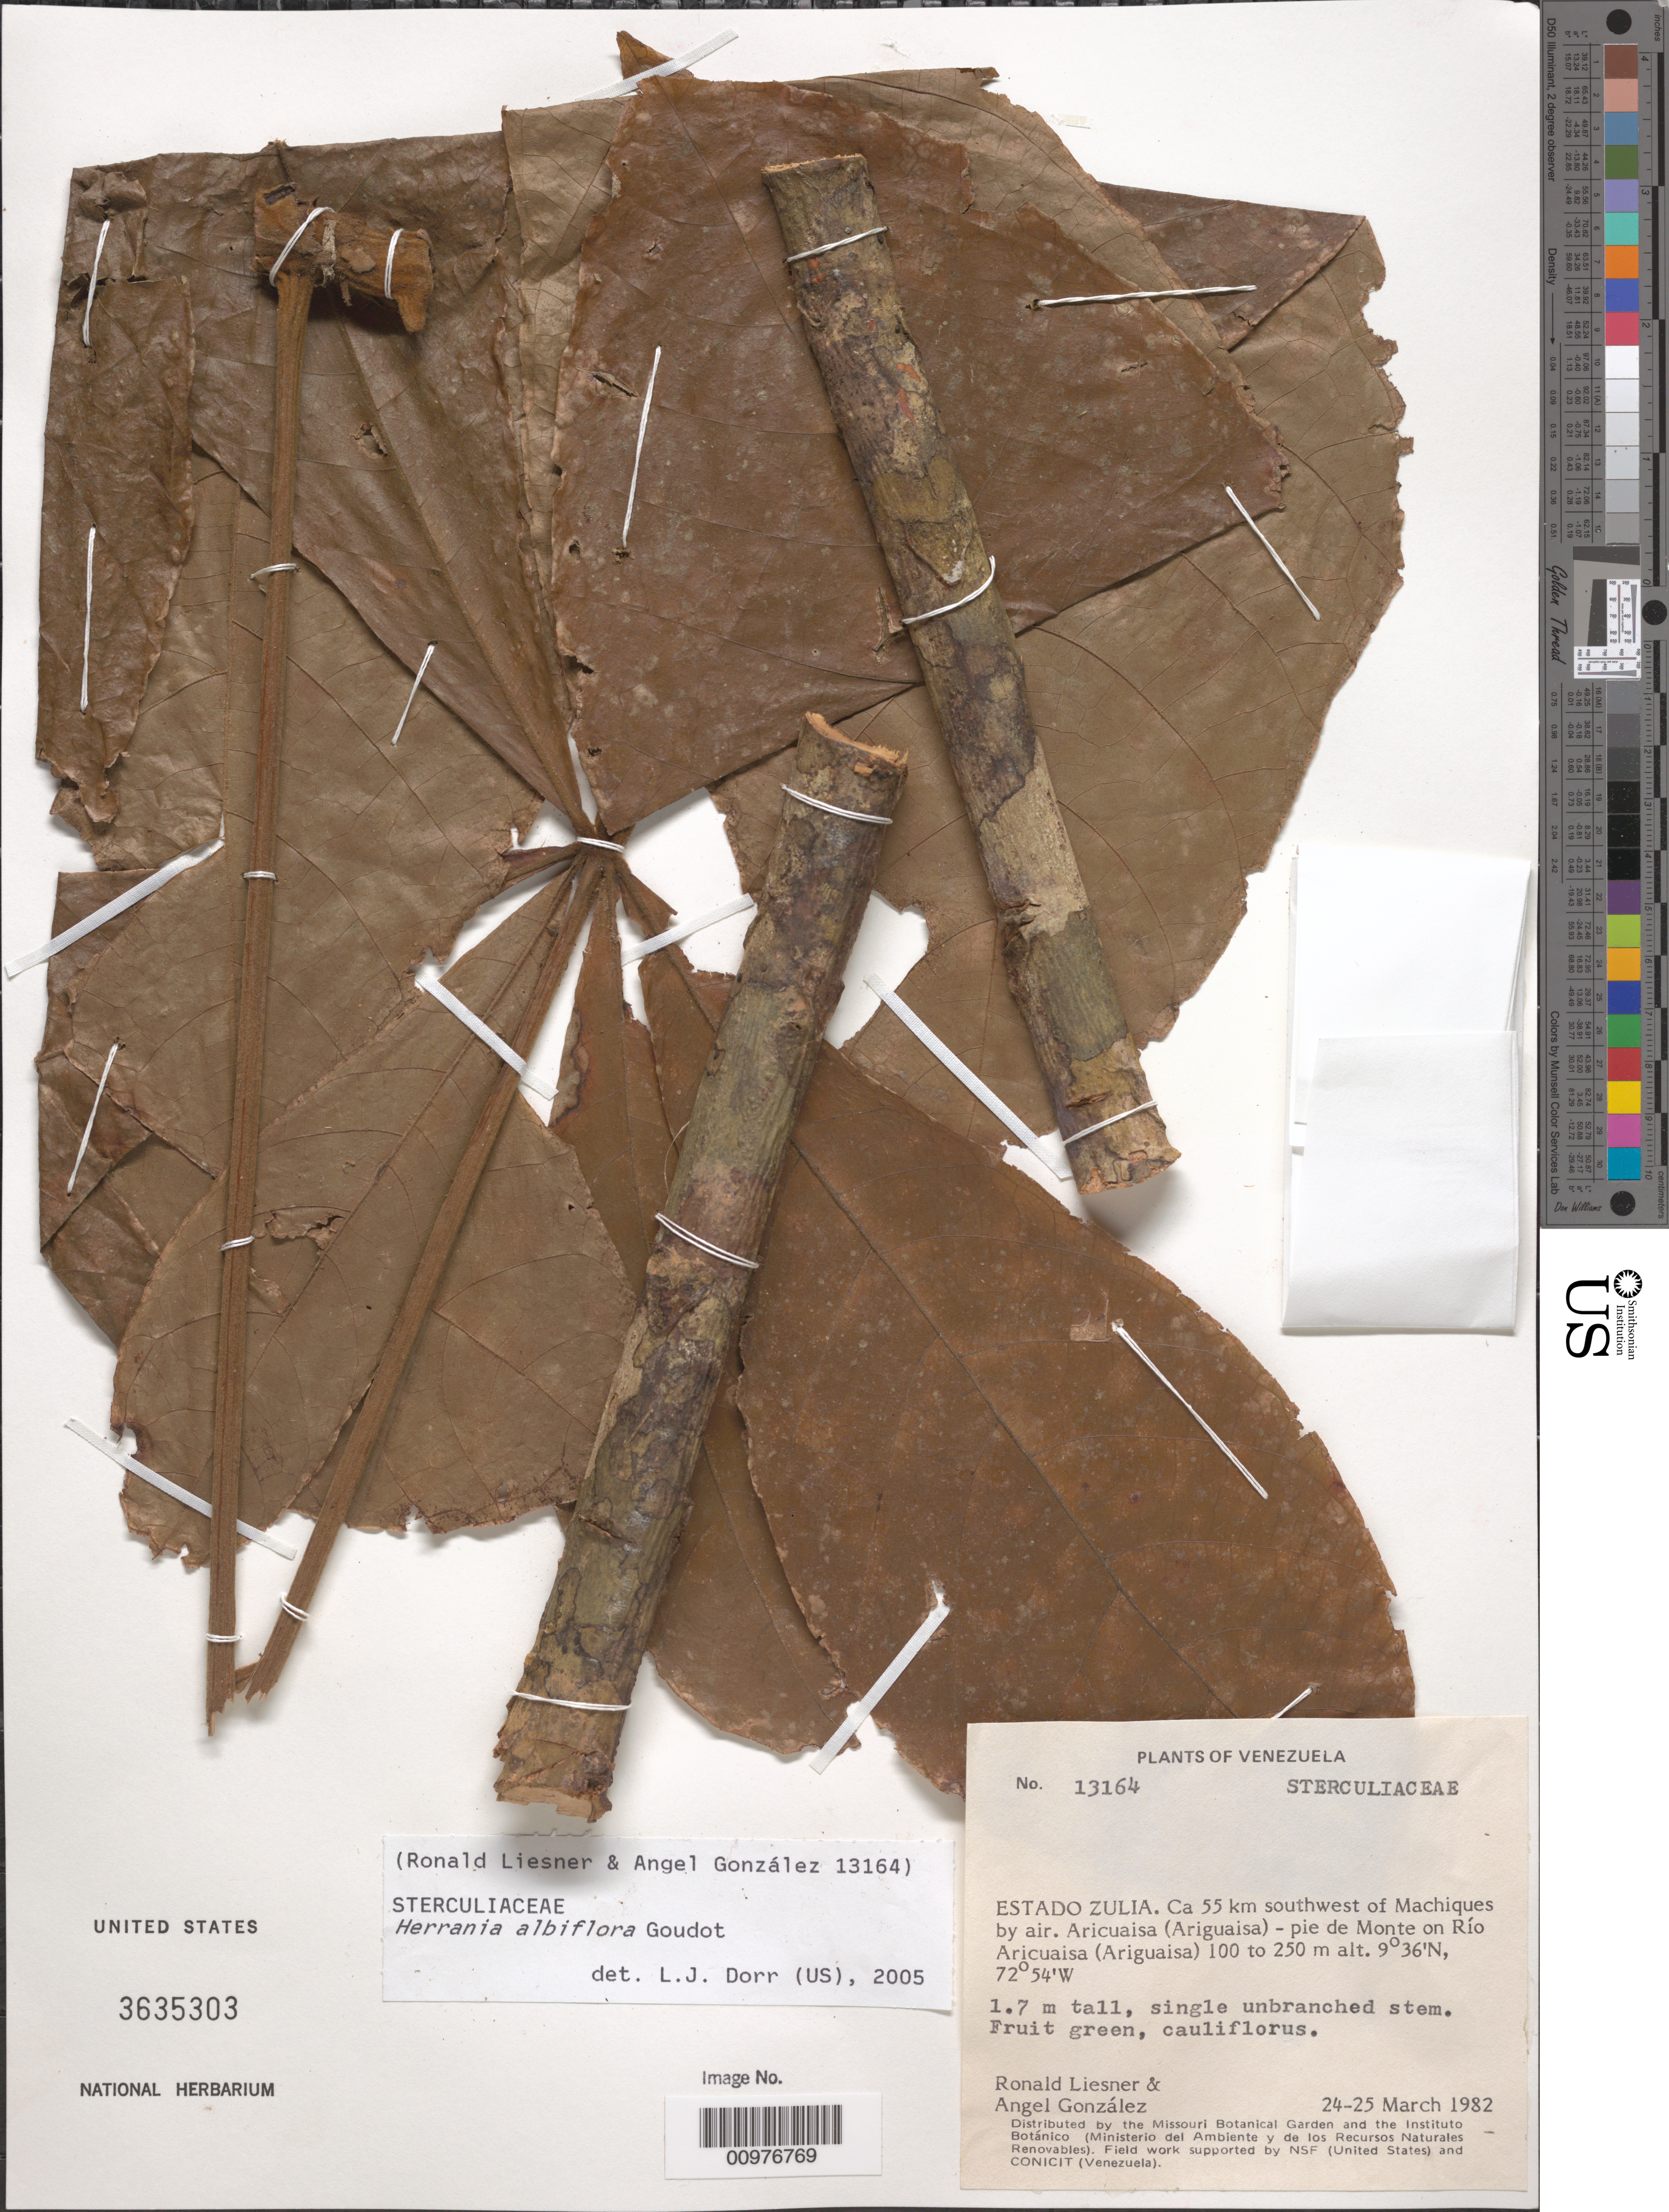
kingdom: Plantae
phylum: Tracheophyta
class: Magnoliopsida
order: Malvales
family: Malvaceae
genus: Theobroma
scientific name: Theobroma albiflorum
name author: (Goudot) De Wild.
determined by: Dorr, L. J., (BOT), Smithsonian Institution - National Museum of Natural History (UNITED STATES)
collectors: R. L. Liesner & A. C. González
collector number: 13164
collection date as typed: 24 Mar 1982 to 25 Mar 1982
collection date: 1982-03-24/1982-03-25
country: Venezuela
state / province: Zulia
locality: Ca. 55 km SW of Machiques by air. Aricuaisa (Ariguaisa) - pie de MOnte on Río Aricuaisa (Ariguaisa)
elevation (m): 100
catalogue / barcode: US 3635303